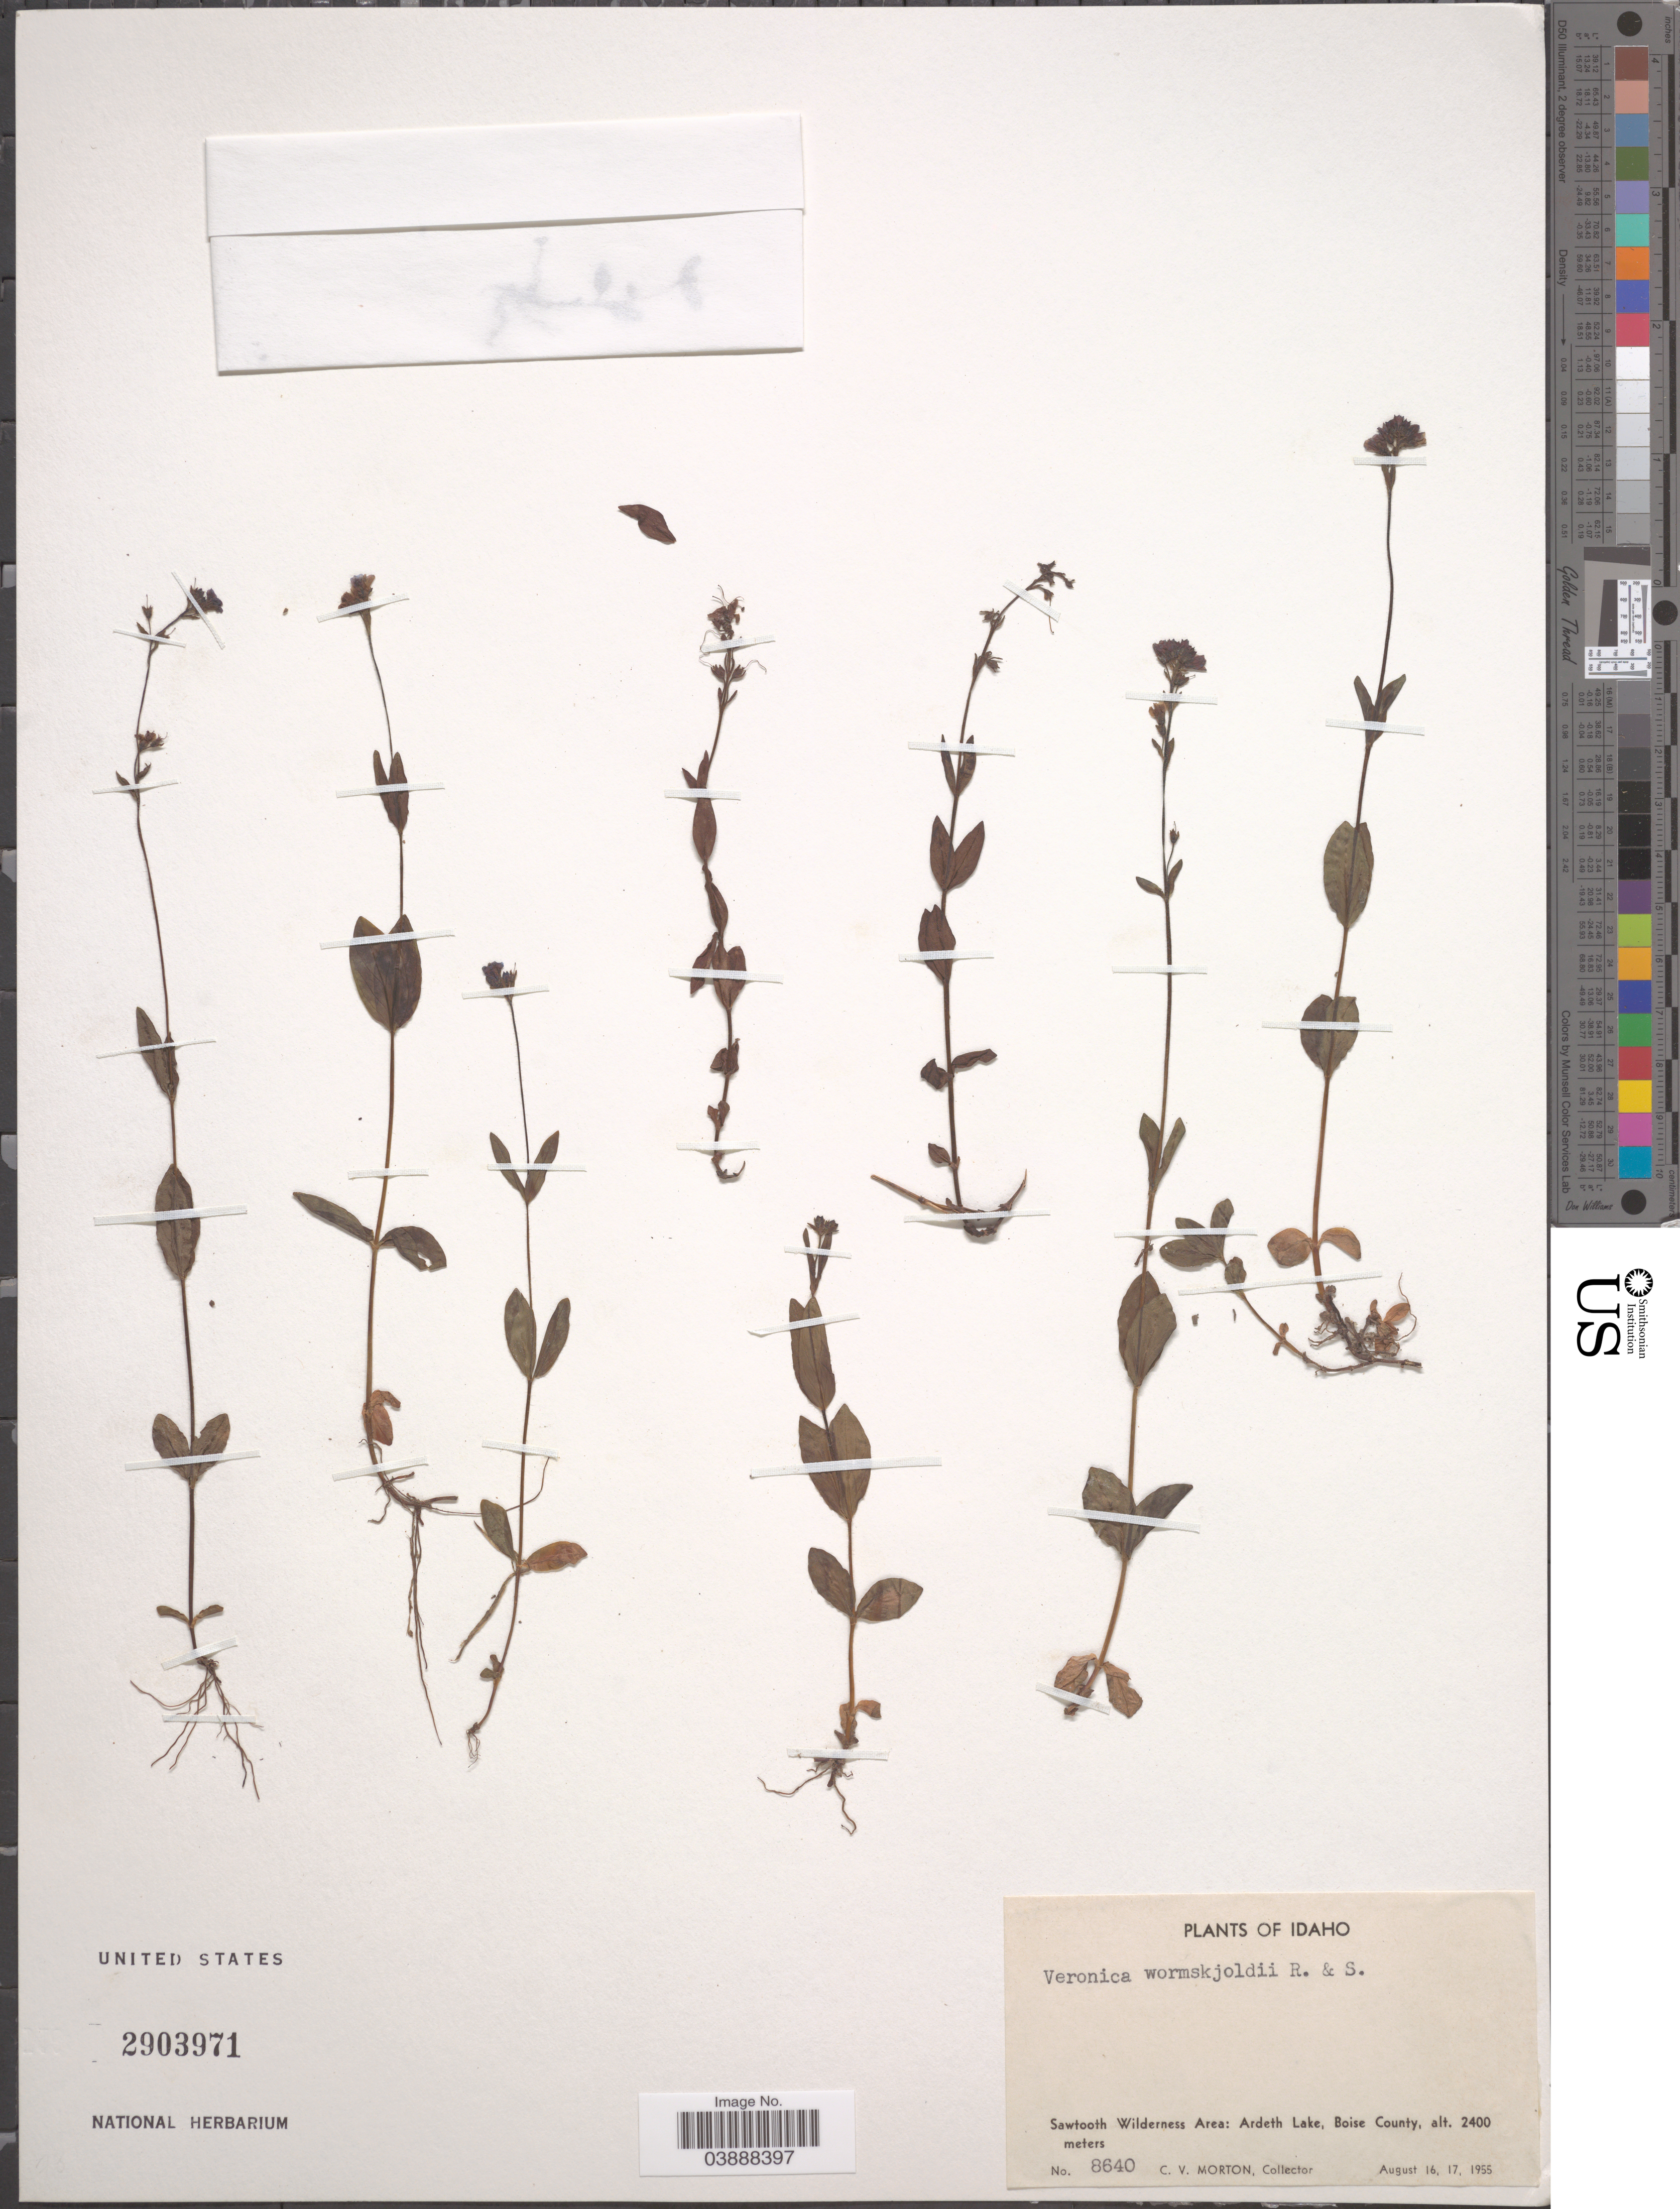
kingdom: Plantae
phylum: Tracheophyta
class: Magnoliopsida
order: Lamiales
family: Plantaginaceae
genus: Veronica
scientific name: Veronica wormskjoldii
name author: Roem. & Schult.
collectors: C. V. Morton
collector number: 8640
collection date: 1955-08-16/1955-08-17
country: United States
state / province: Idaho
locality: Sawtooth Wilderness Area: Ardeth Lake, Boise County.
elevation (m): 2400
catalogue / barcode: US 2903971